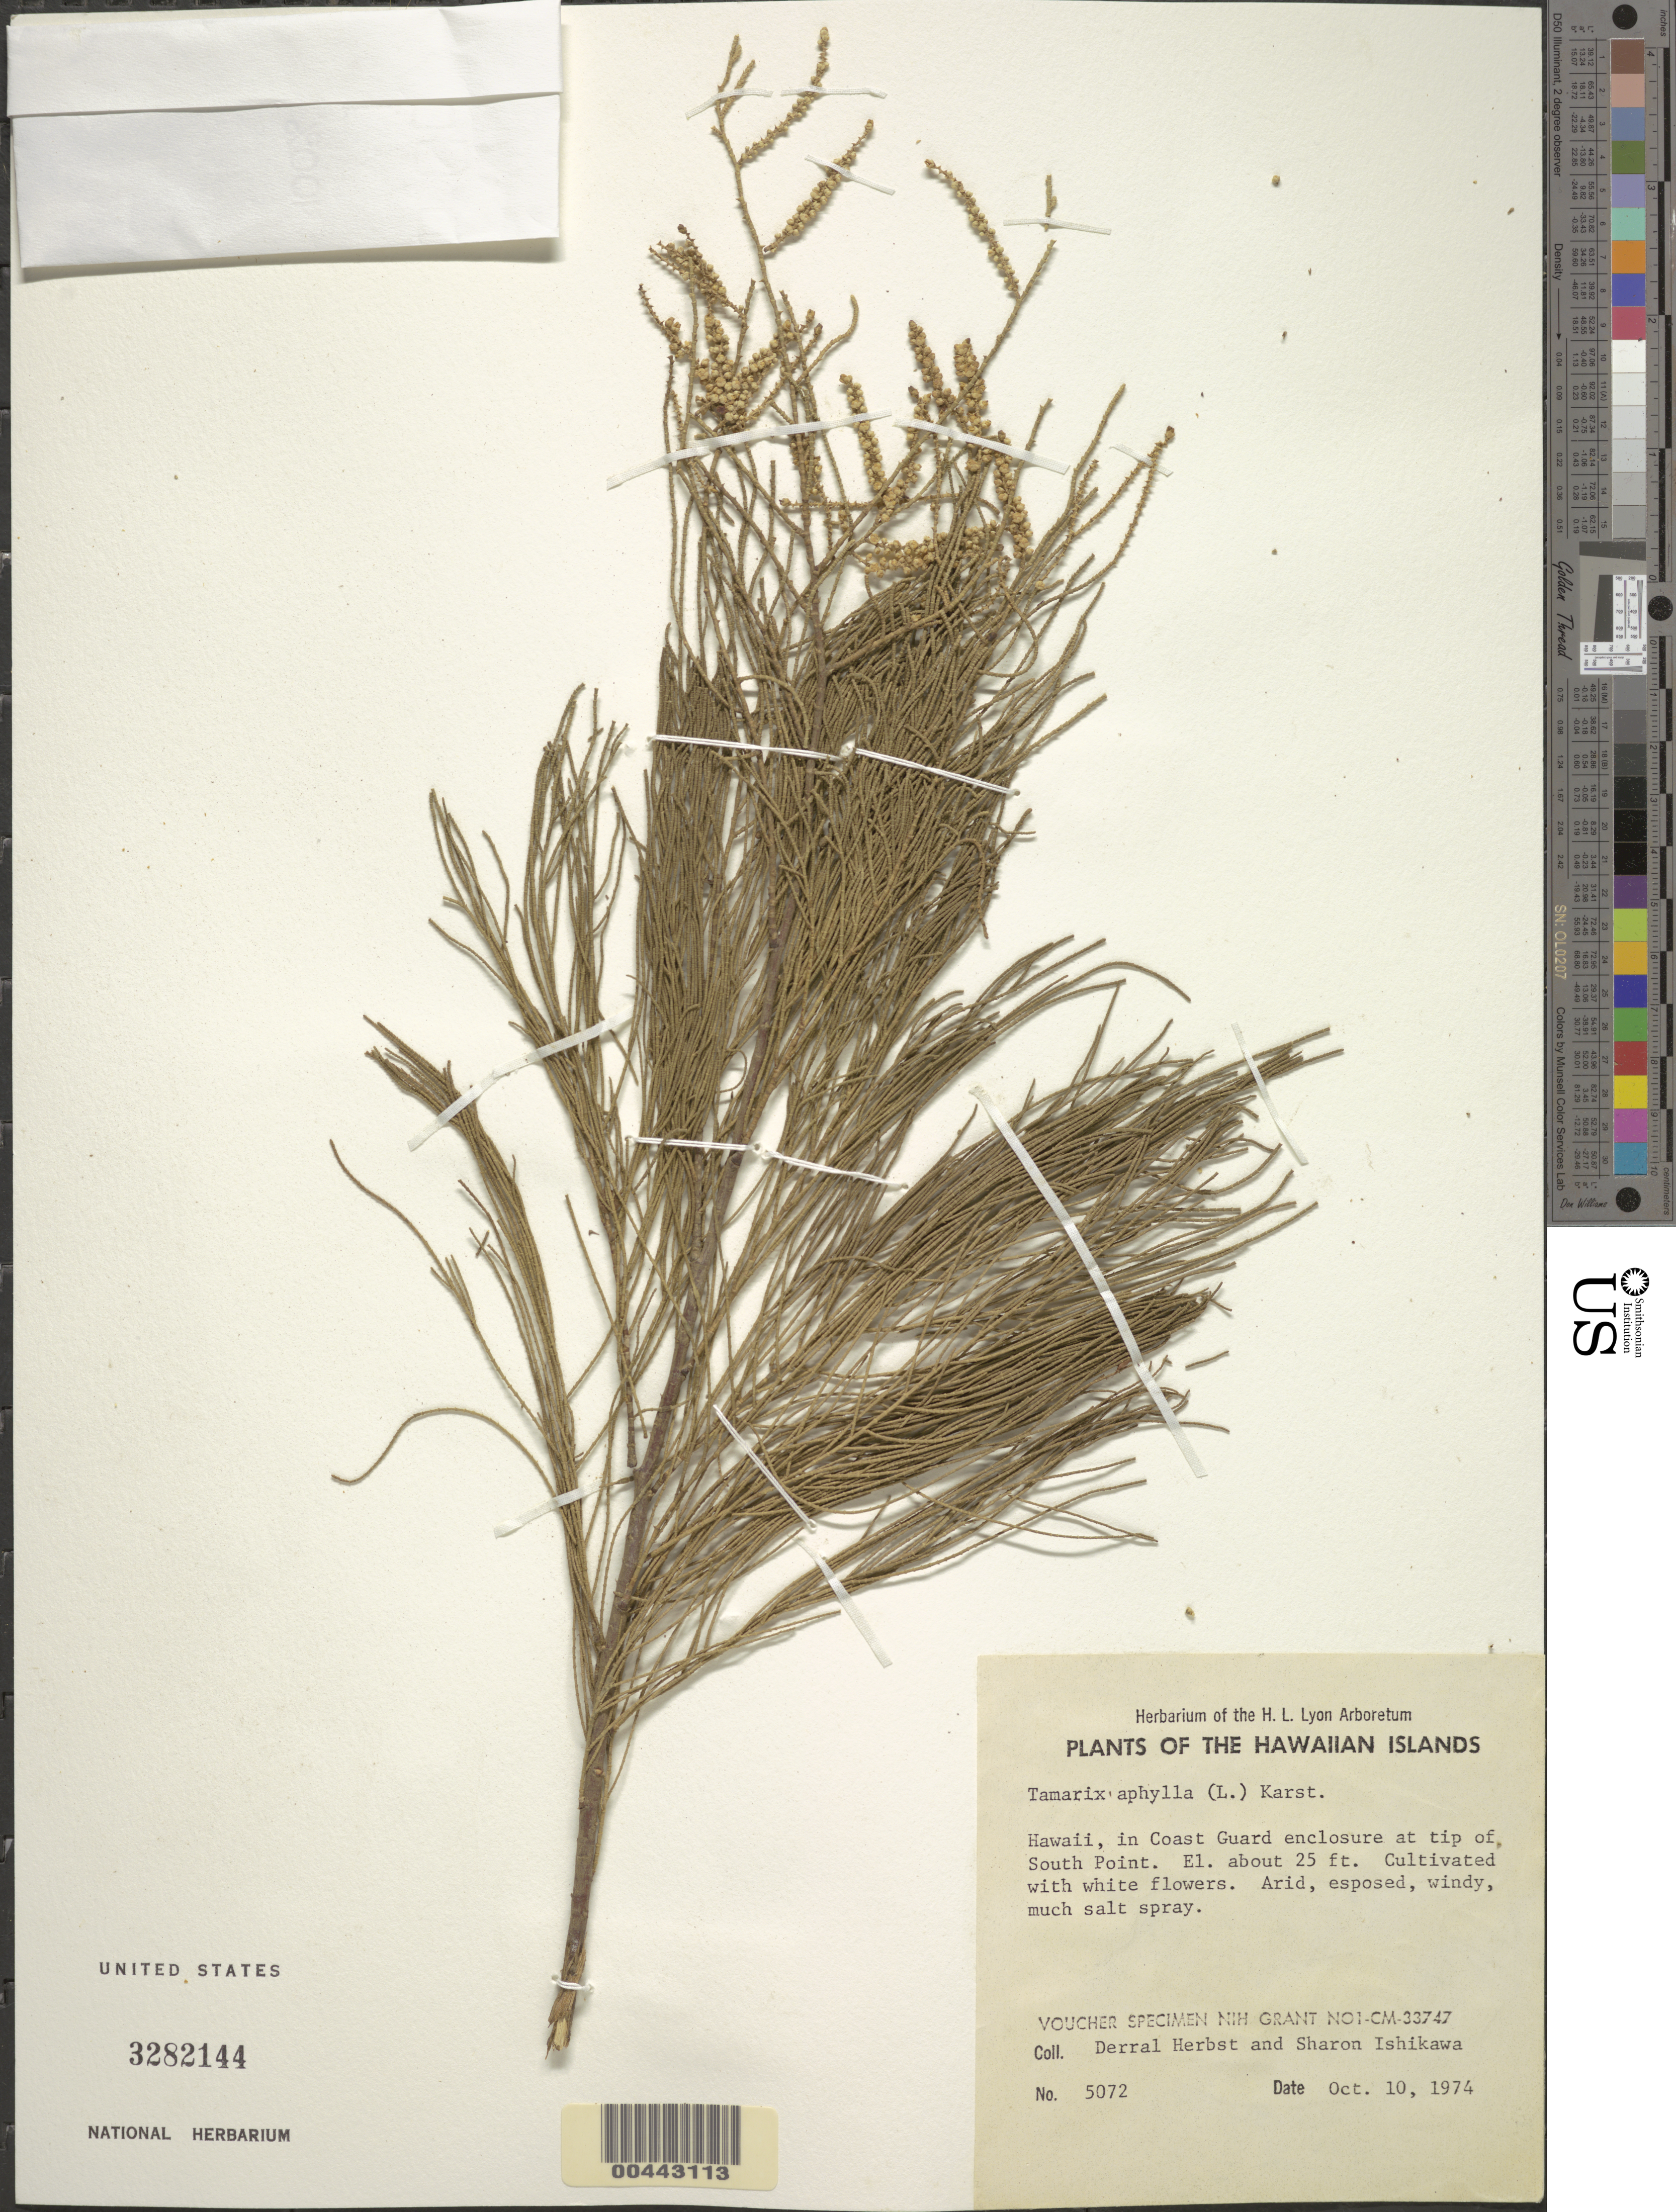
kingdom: Plantae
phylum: Tracheophyta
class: Magnoliopsida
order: Caryophyllales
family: Tamaricaceae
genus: Tamarix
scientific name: Tamarix aphylla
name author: (L.) H. Karst.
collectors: D. R. Herbst & S. Ishikawa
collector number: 5072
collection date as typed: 10 Oct 1974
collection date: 1974-10-10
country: United States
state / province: Hawaii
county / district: Hawaii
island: Hawaii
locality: In Coast Guard enclosure at tip of South Point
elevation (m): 8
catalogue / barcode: US 3282144